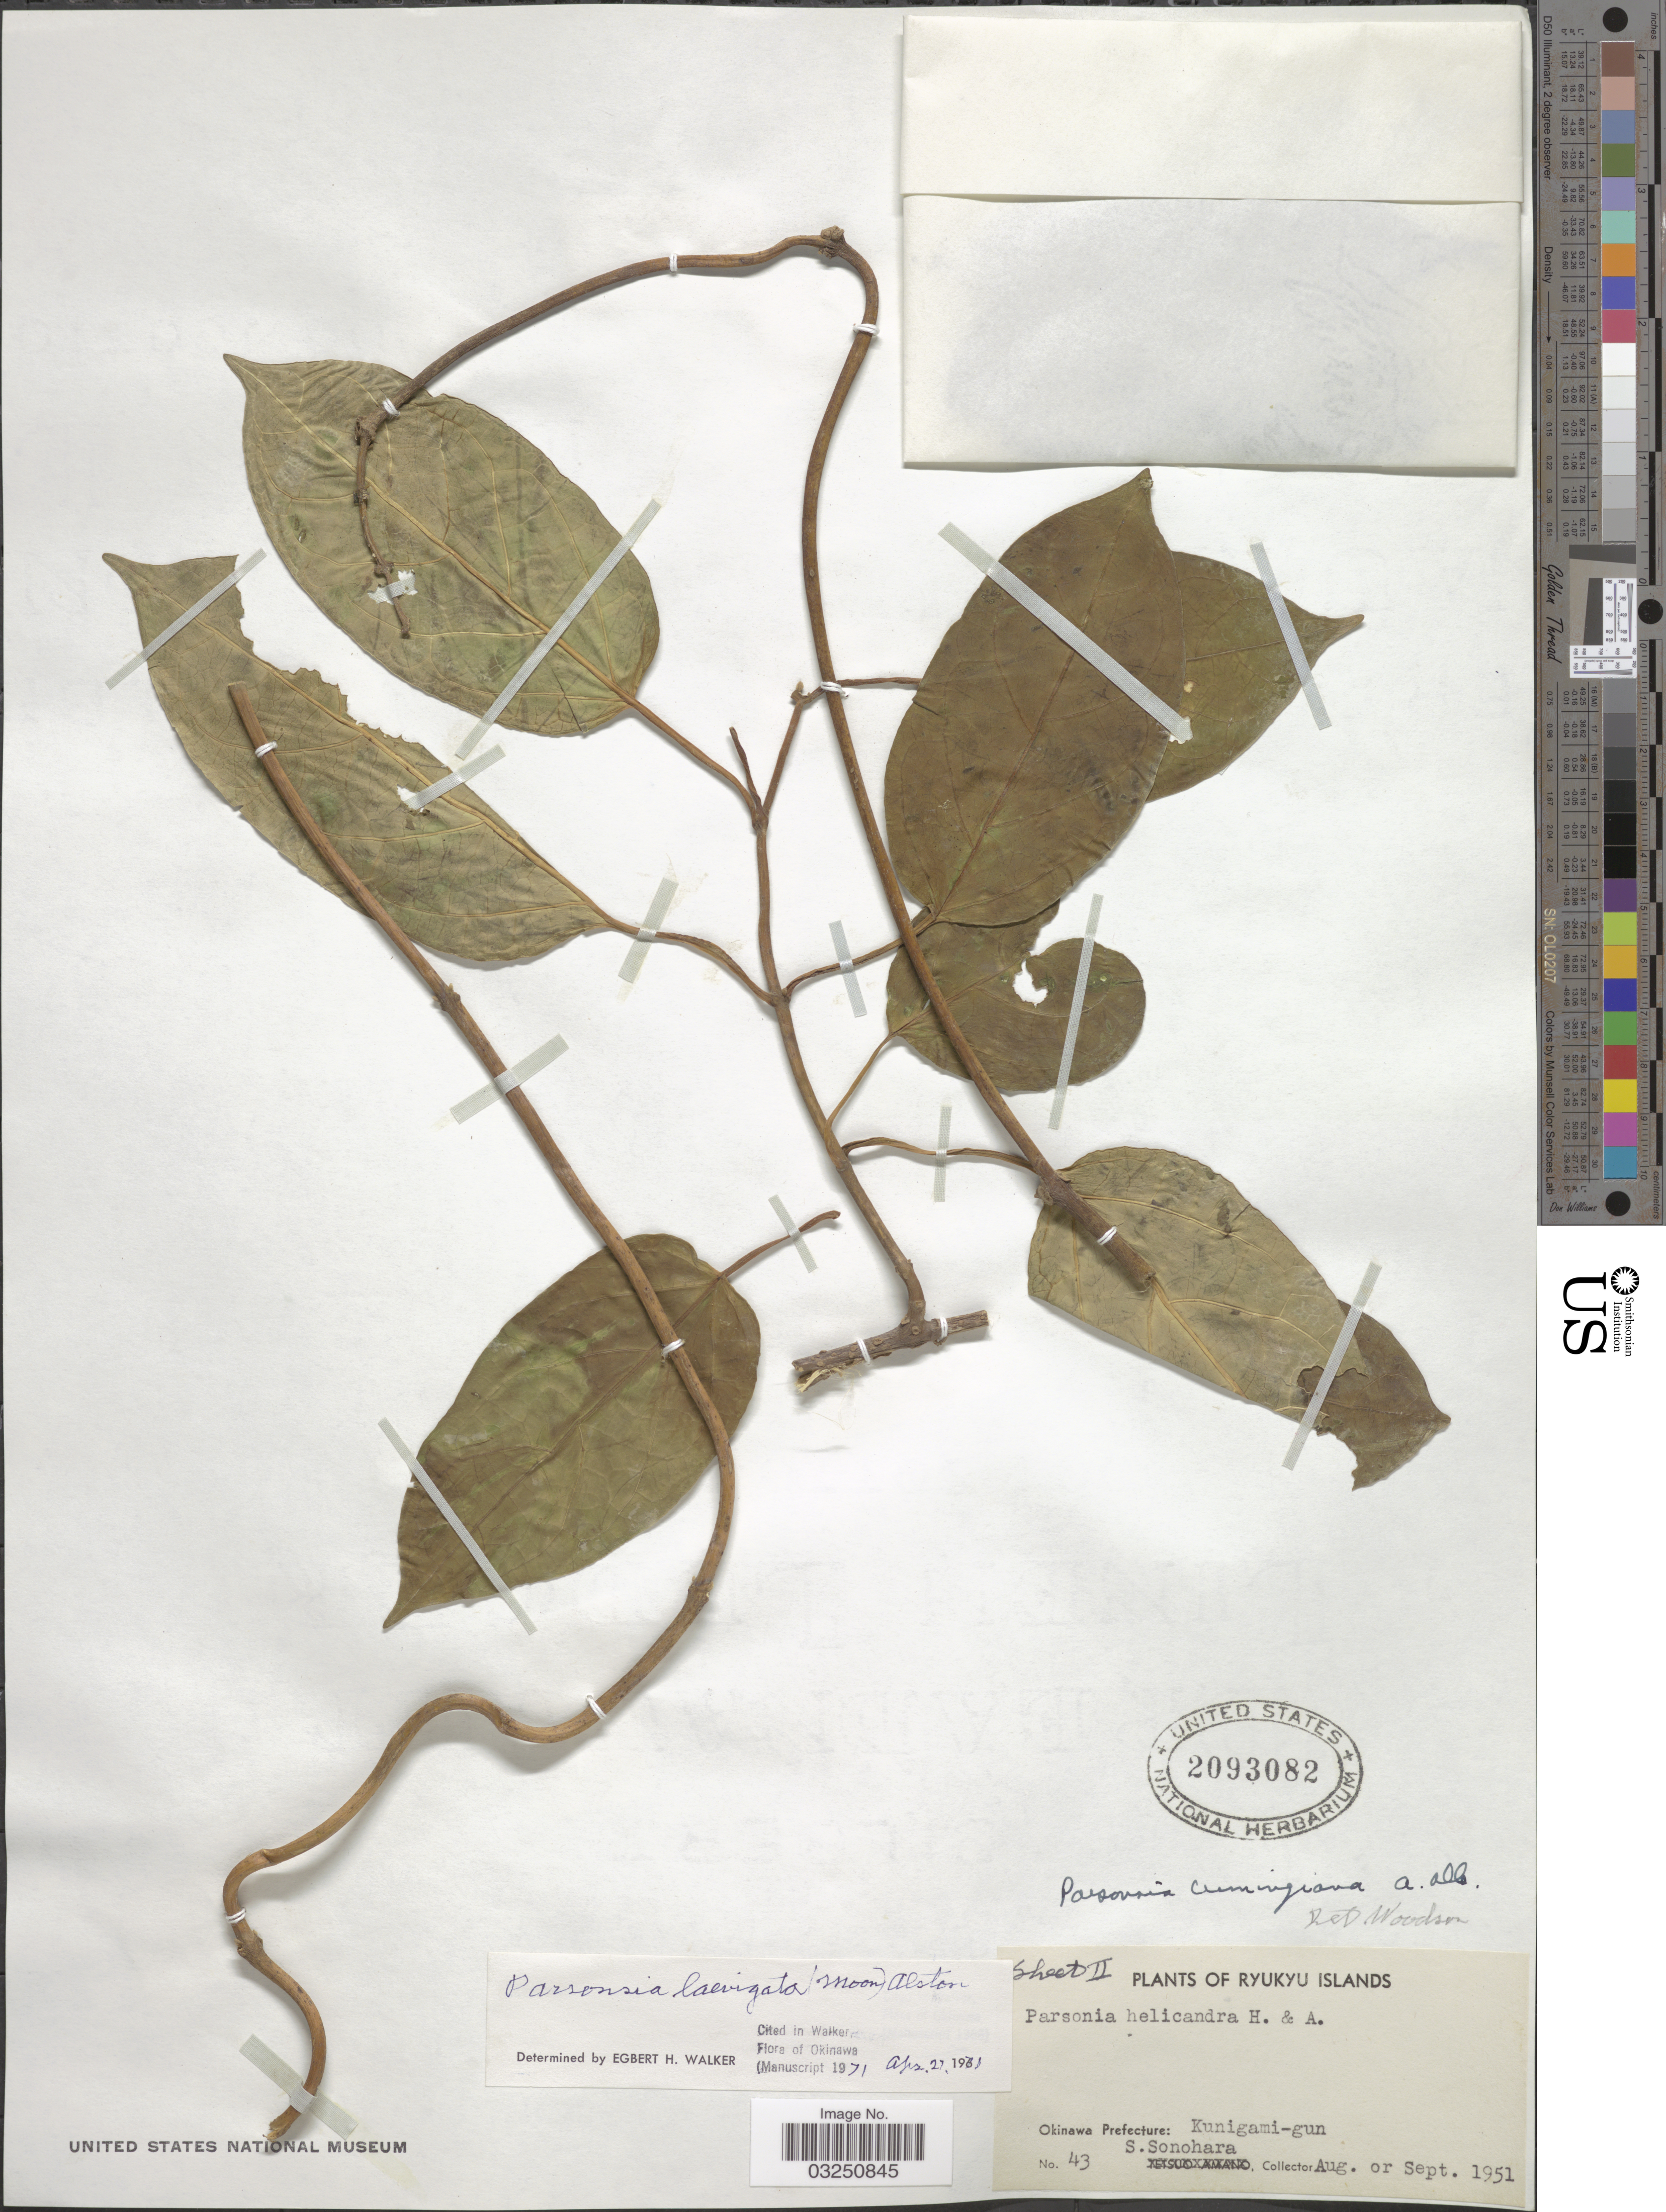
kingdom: Plantae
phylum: Tracheophyta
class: Magnoliopsida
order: Gentianales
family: Apocynaceae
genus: Parsonsia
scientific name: Parsonsia alboflavescens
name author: (Dennst.) Mabberley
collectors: S. Sonohara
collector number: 43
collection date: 1951-08/1951-09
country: Japan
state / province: Okinawa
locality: Ryukyu Islands. Okinawa Prefecture: Kunigami-gun.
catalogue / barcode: US 2093082